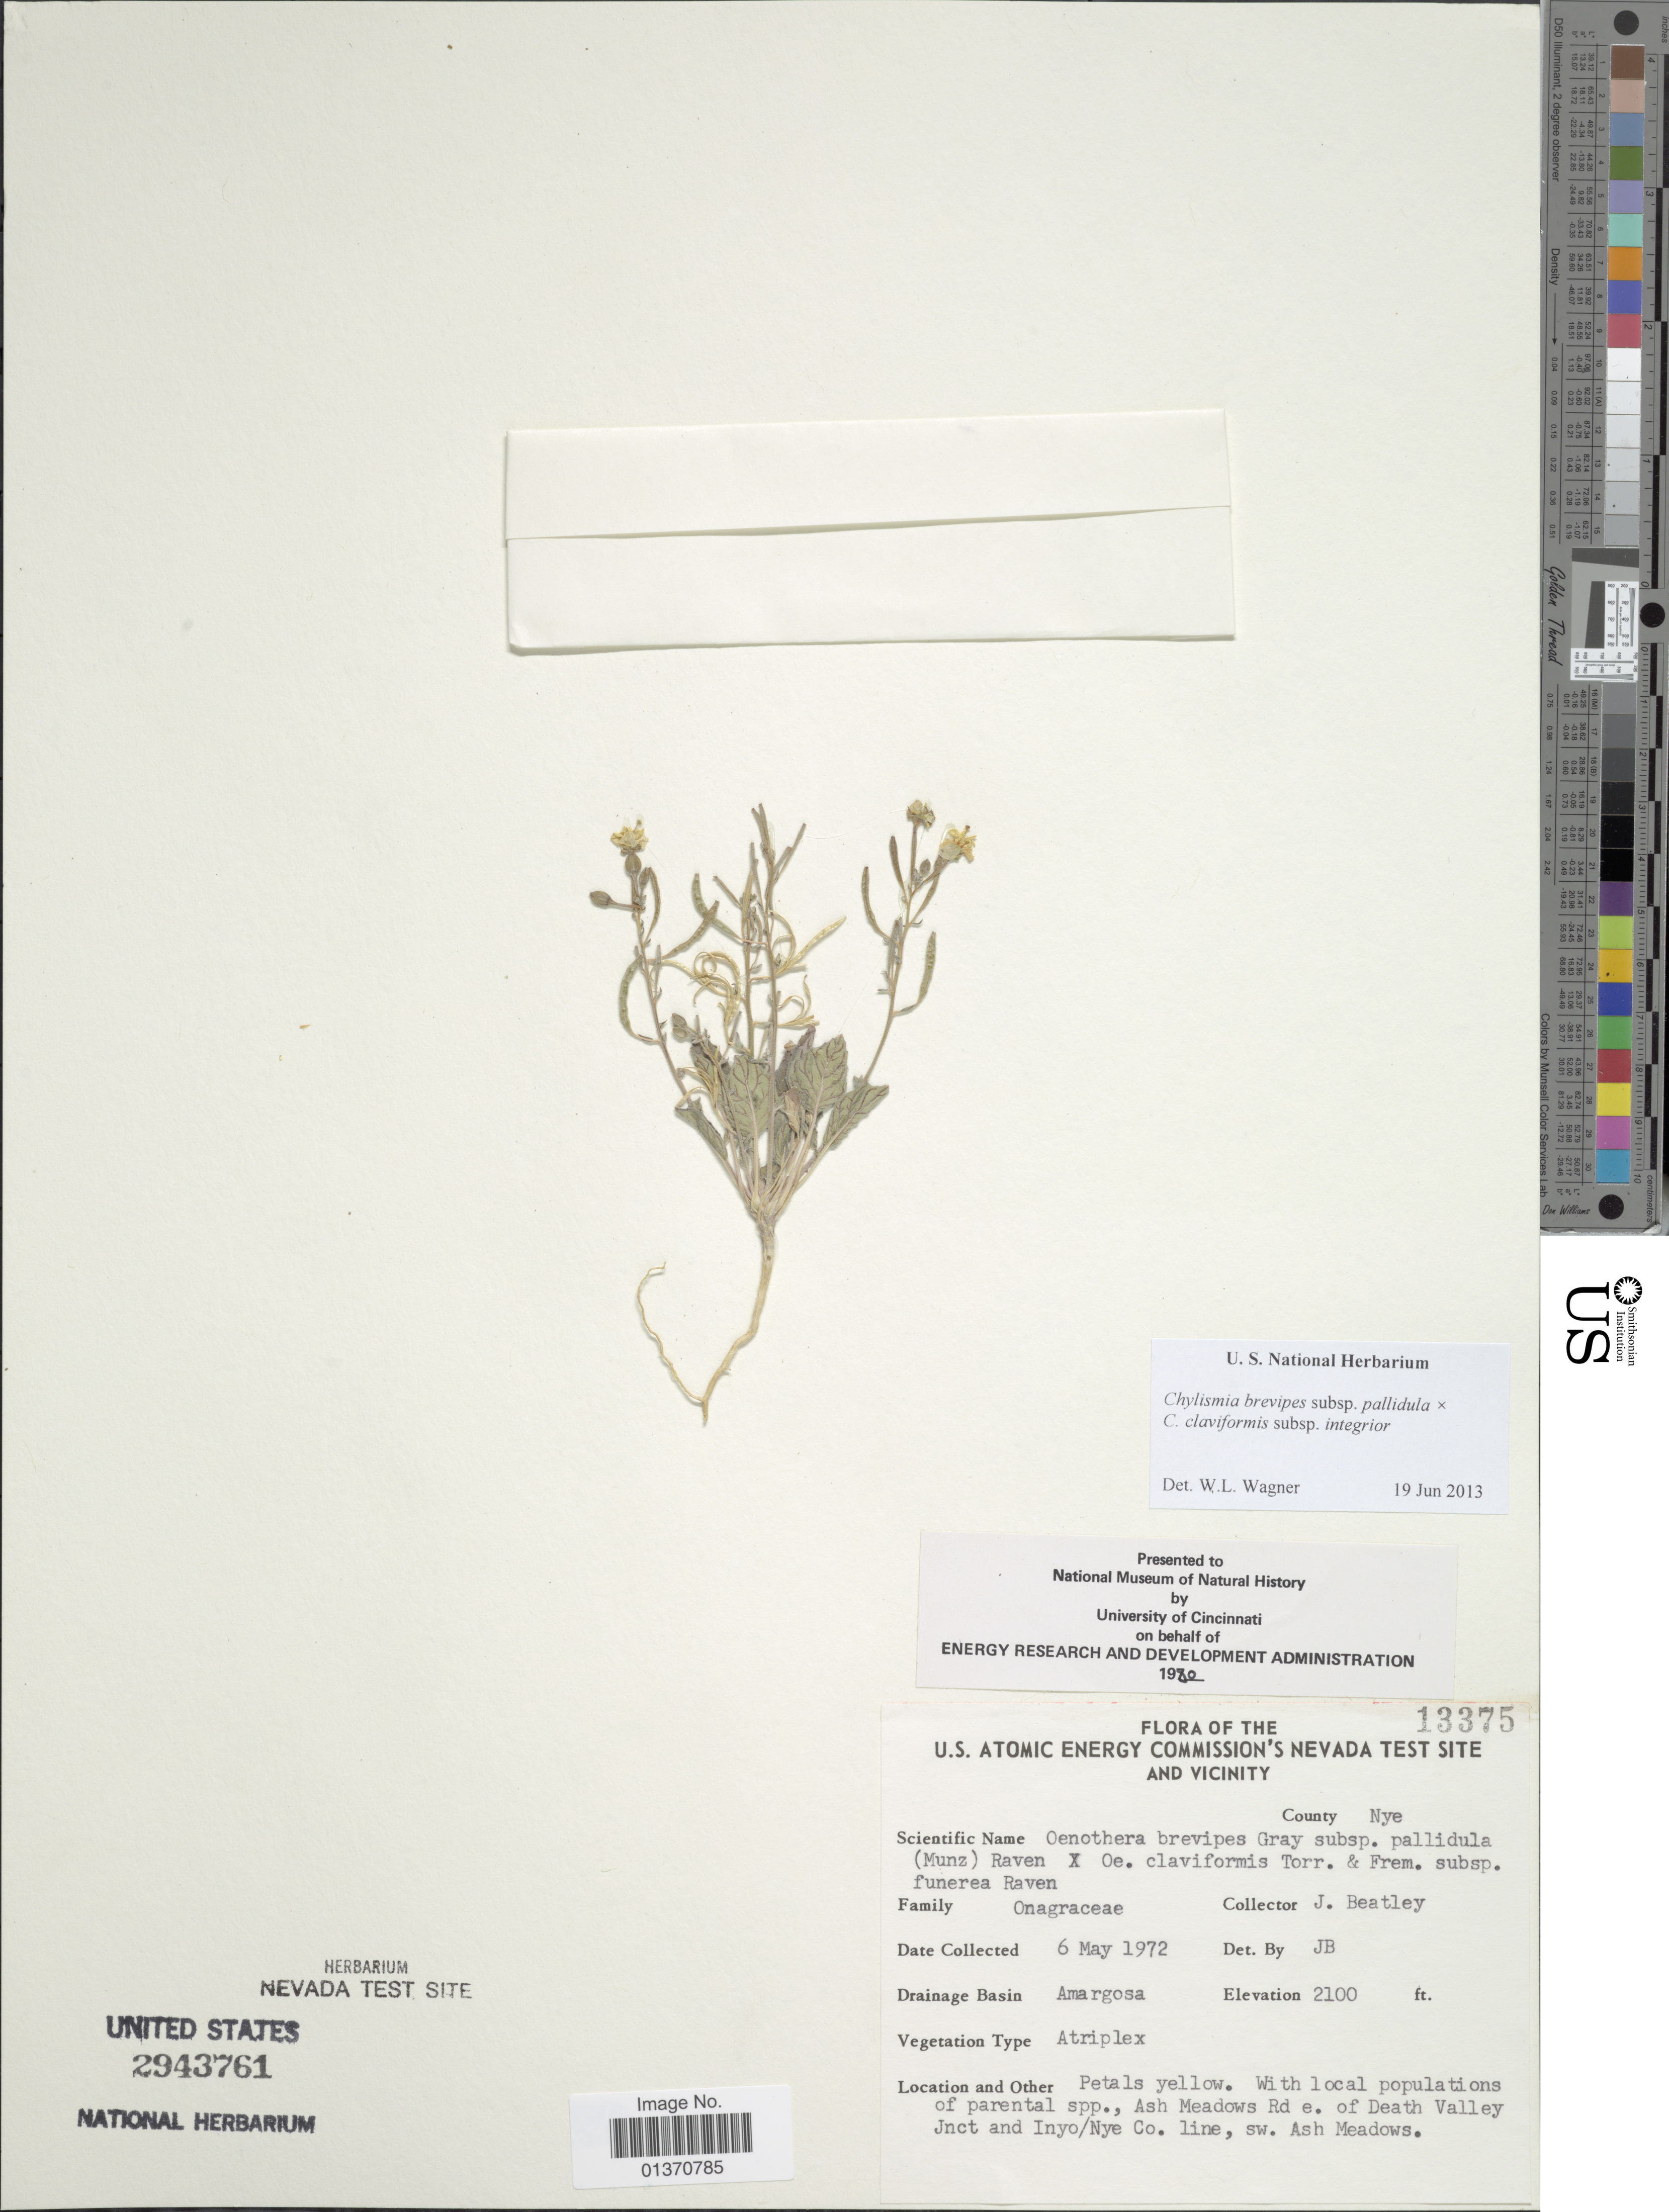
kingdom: Plantae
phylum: Tracheophyta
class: Magnoliopsida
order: Myrtales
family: Onagraceae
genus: Chylismia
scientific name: Chylismia brevipes subsp. pallidula x C. claviformis subsp. integrior (P.H. Raven) W.L. Wagner & Hoch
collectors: J. C. Beatley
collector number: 13375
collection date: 1972-05-06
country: United States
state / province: Nevada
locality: U. S. Atomic Energy Commission's Nevada Test Site and Vicinity, County Nye, Amargosa, Ash Meadows Rd e. of Death Valley Jnct and Inyo/Nye Co. line, sw. Asg Meadows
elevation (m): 640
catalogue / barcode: US 2943761